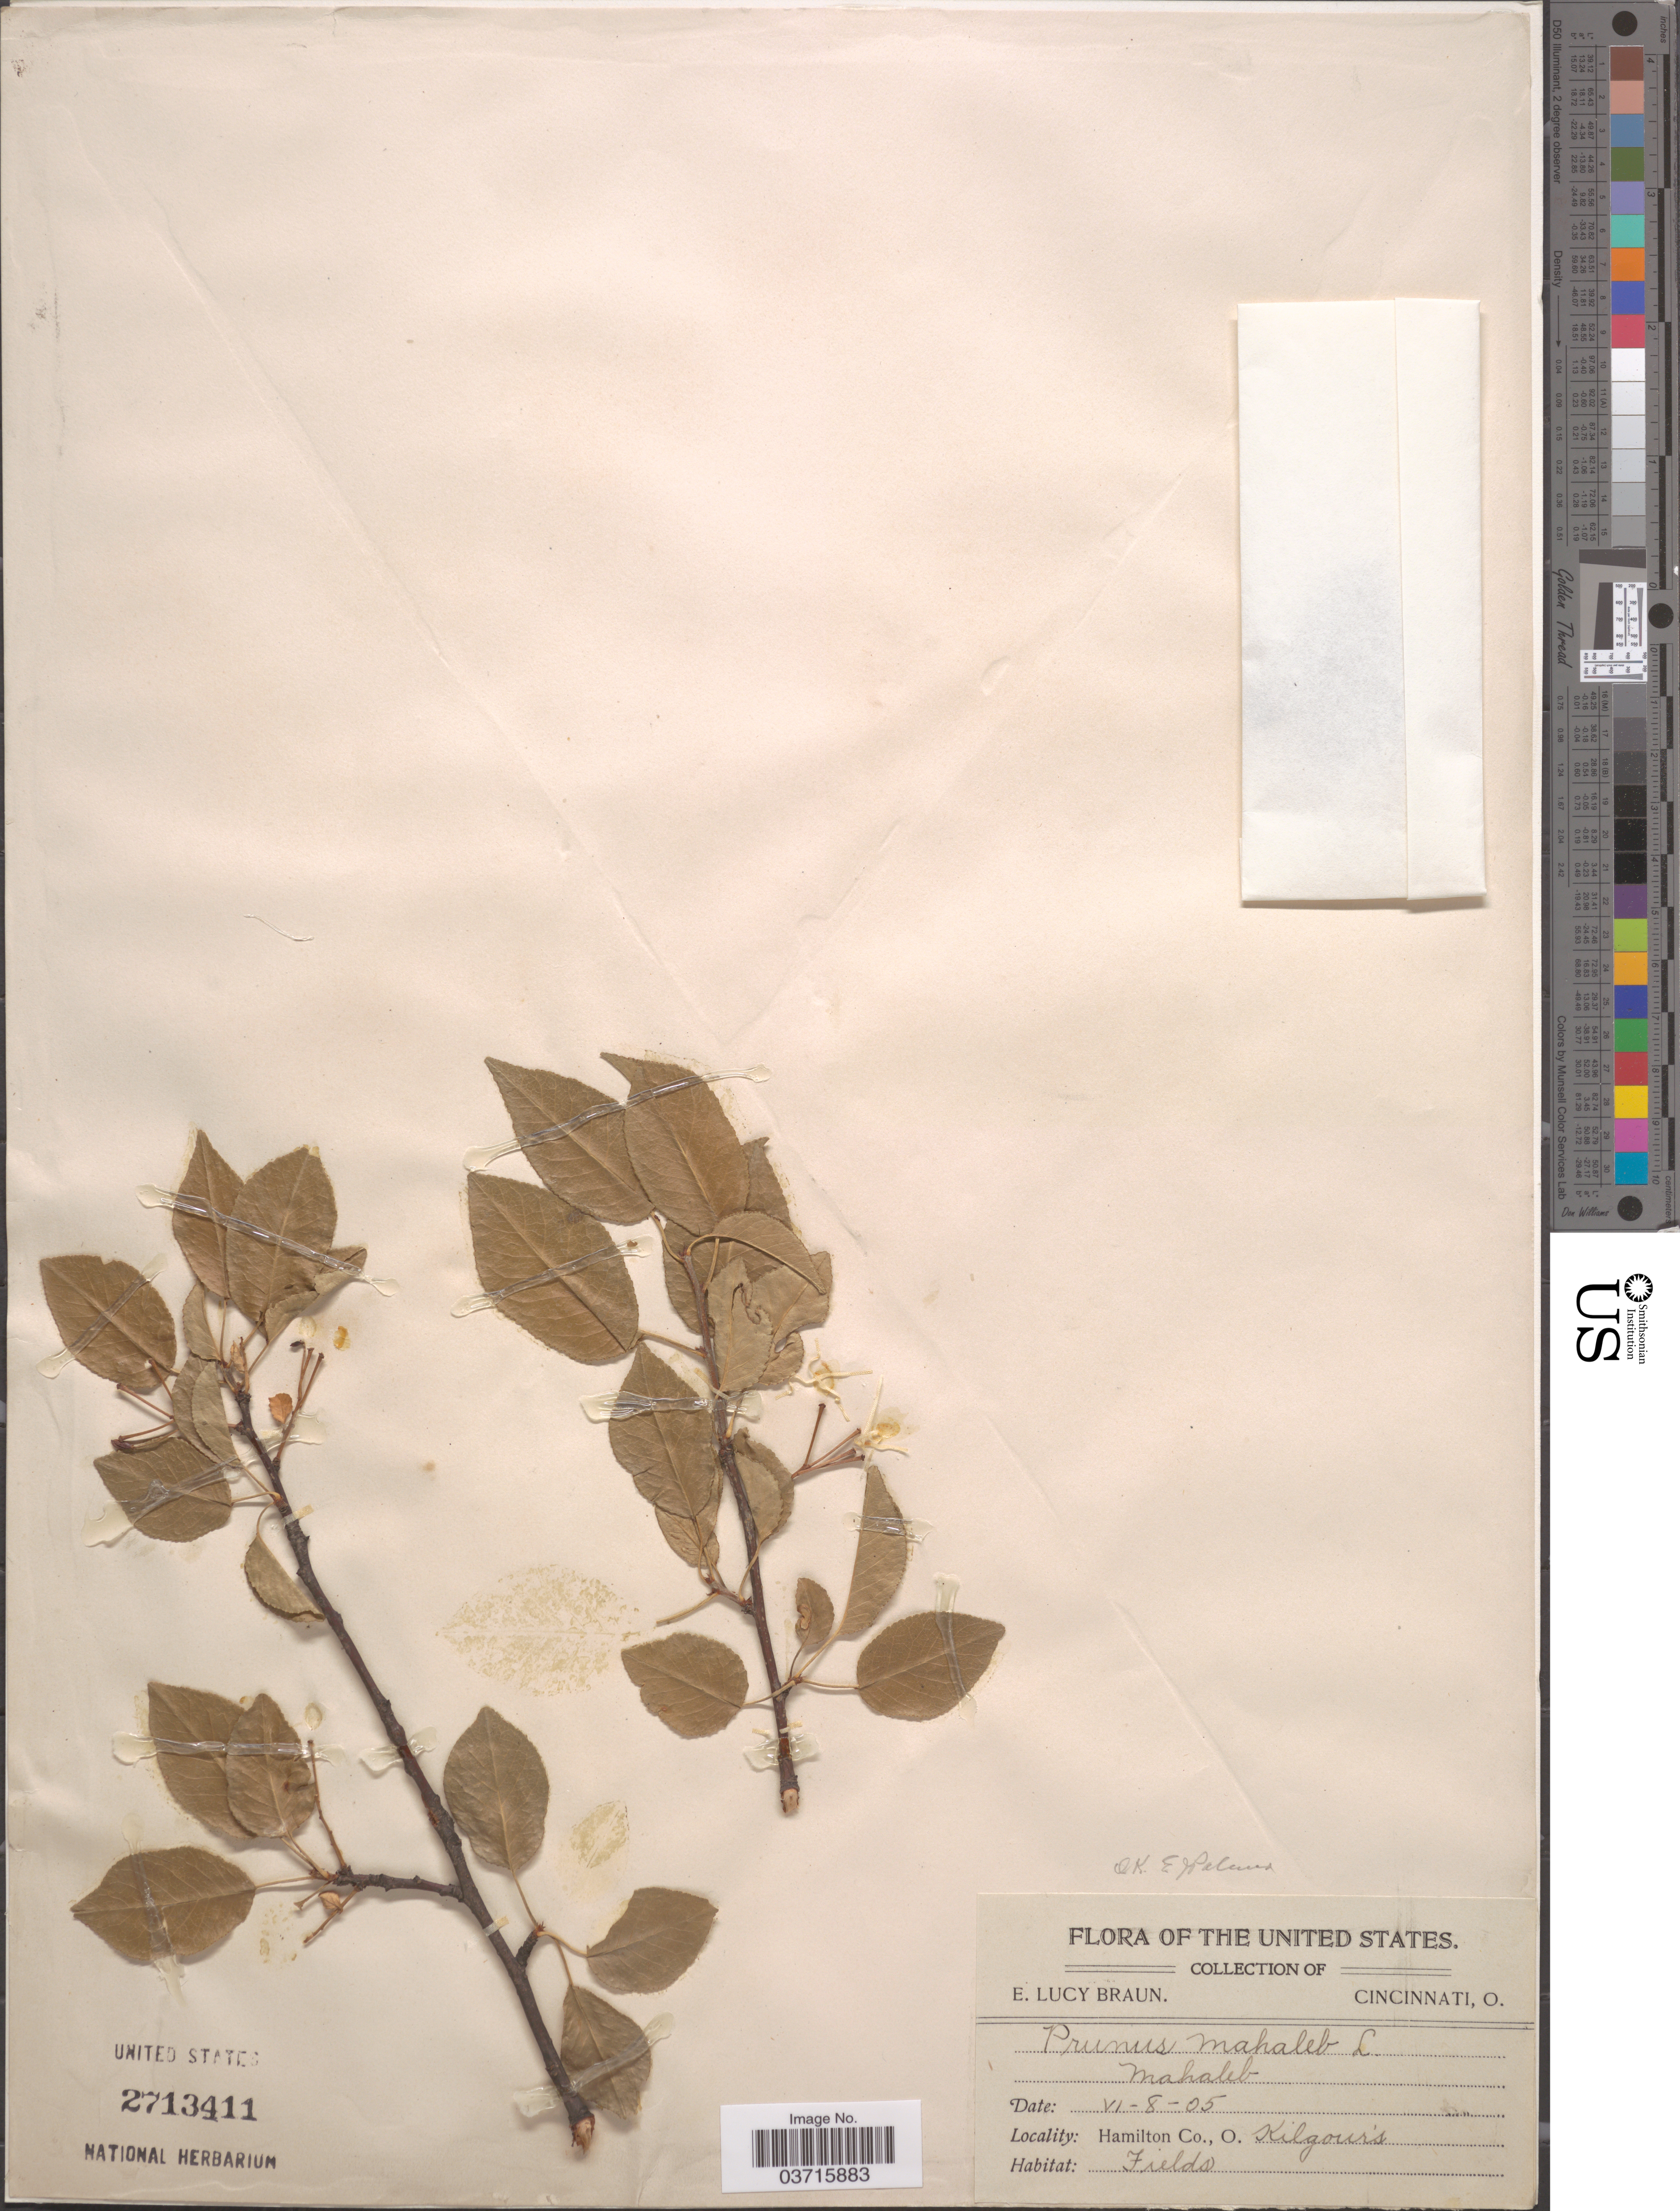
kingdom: Plantae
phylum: Tracheophyta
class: Magnoliopsida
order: Rosales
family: Rosaceae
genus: Prunus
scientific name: Prunus mahaleb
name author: L.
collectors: E. L. Braun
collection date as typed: Transcribed d/m/y: 8/6/5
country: United States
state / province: Ohio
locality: Hamilton Co., Kilgour's.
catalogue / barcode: US 2713411